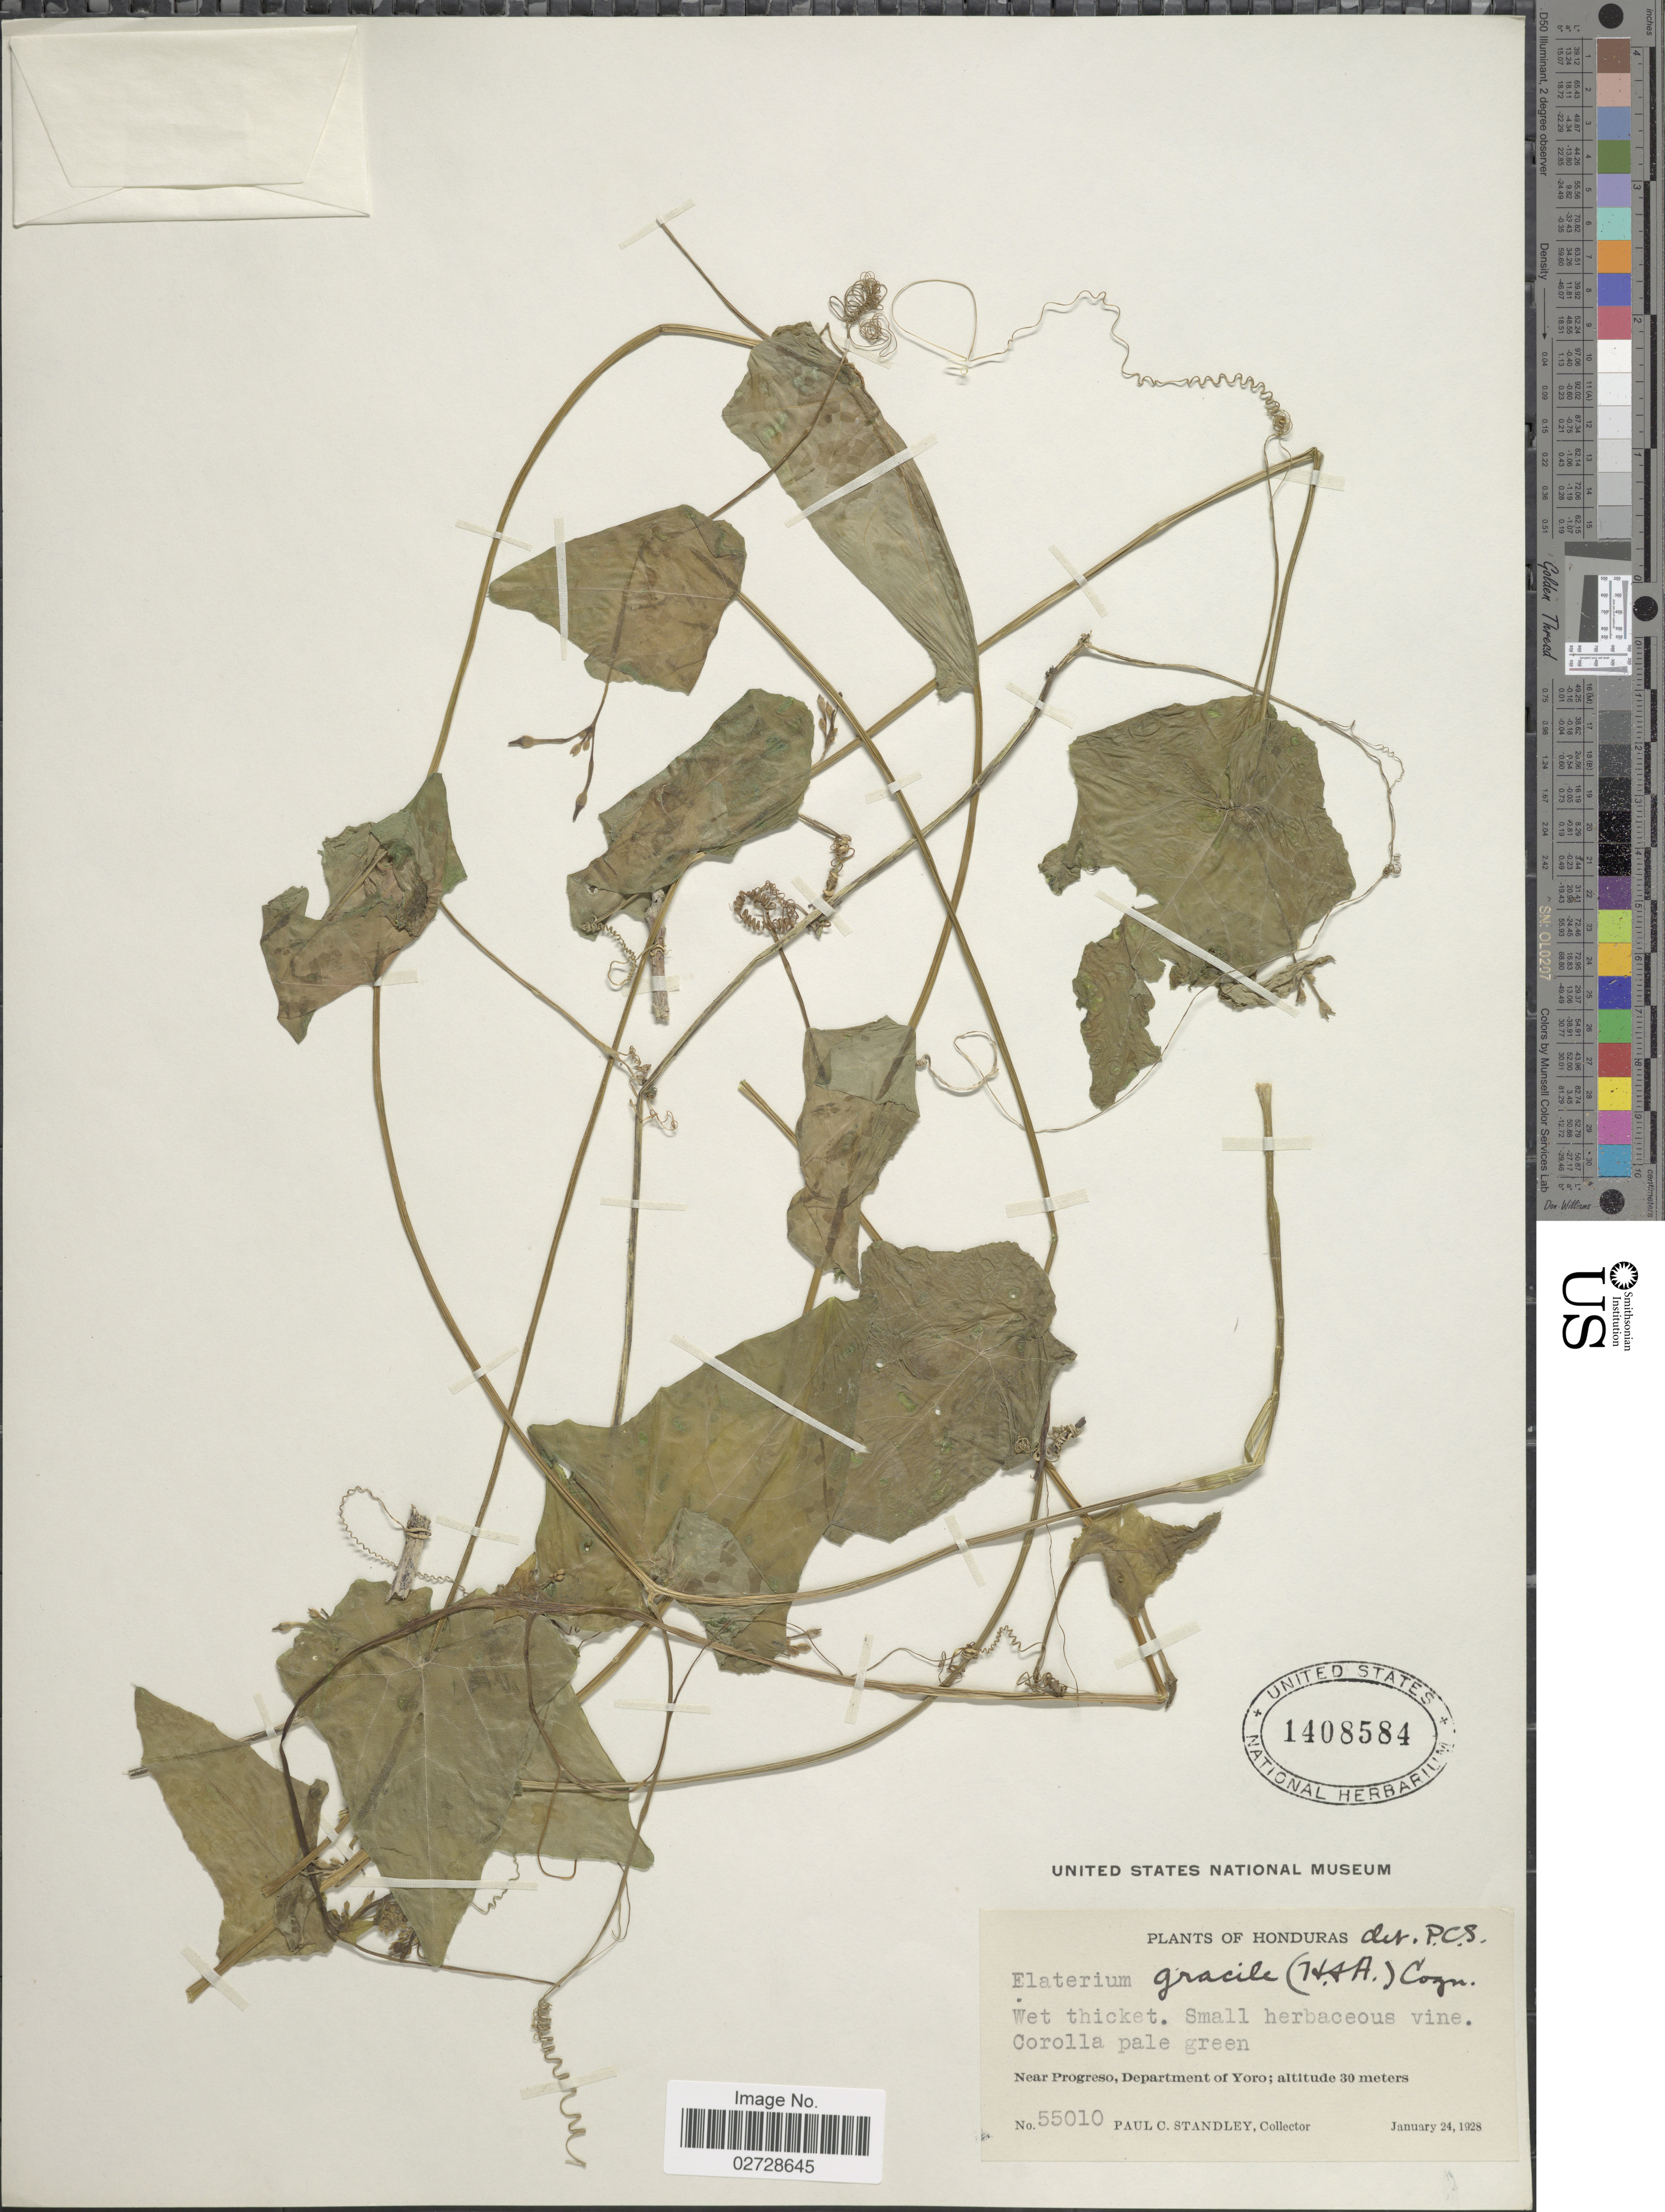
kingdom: Plantae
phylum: Tracheophyta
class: Magnoliopsida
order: Cucurbitales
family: Cucurbitaceae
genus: Cyclanthera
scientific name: Cyclanthera carthagenensis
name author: (Jacq.) H. Schaef. & S.S. Renner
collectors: P. C. Standley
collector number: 55010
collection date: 1928-01-24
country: Honduras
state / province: Yoro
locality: Near Progreso.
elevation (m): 30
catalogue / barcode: US 1408584